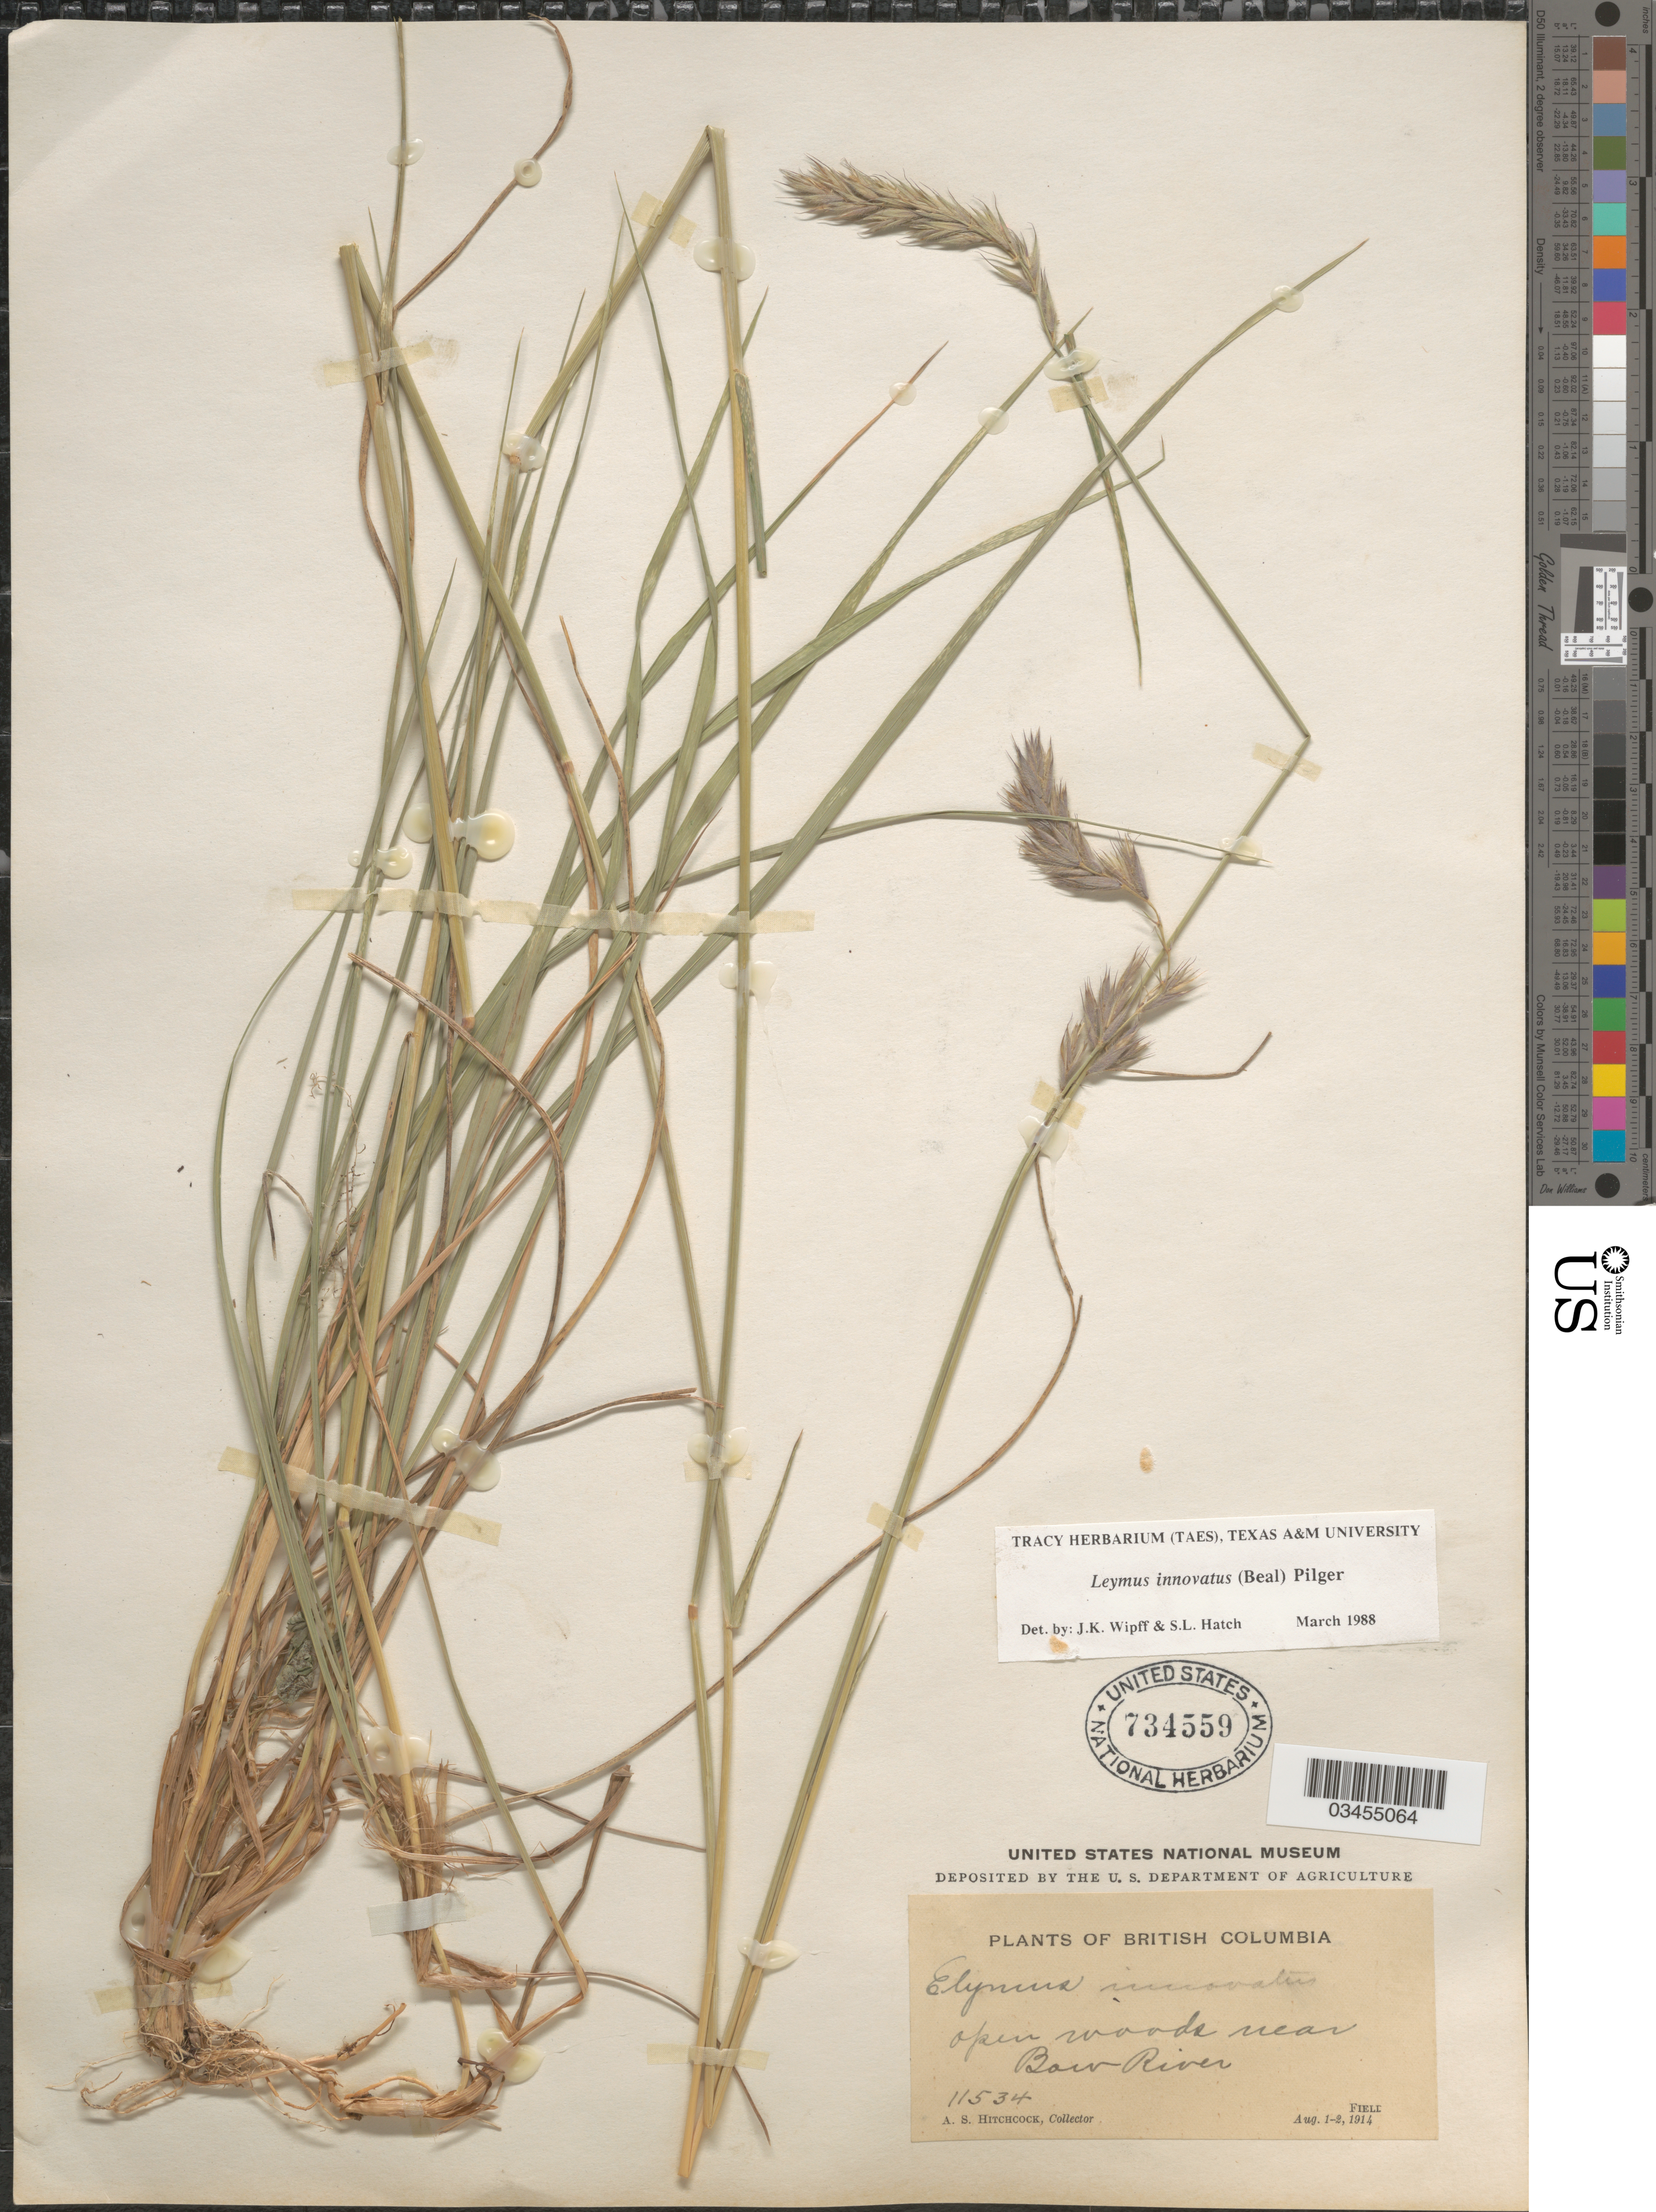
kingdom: Plantae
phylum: Tracheophyta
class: Liliopsida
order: Poales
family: Poaceae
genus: Leymus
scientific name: Leymus innovatus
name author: (W.J. Beal) Pilg.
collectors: A. S. Hitchcock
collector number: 11534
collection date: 1914-08-01/1914-08-02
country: Canada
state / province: British Columbia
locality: Open woods near Bow River. Field.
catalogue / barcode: US 734559